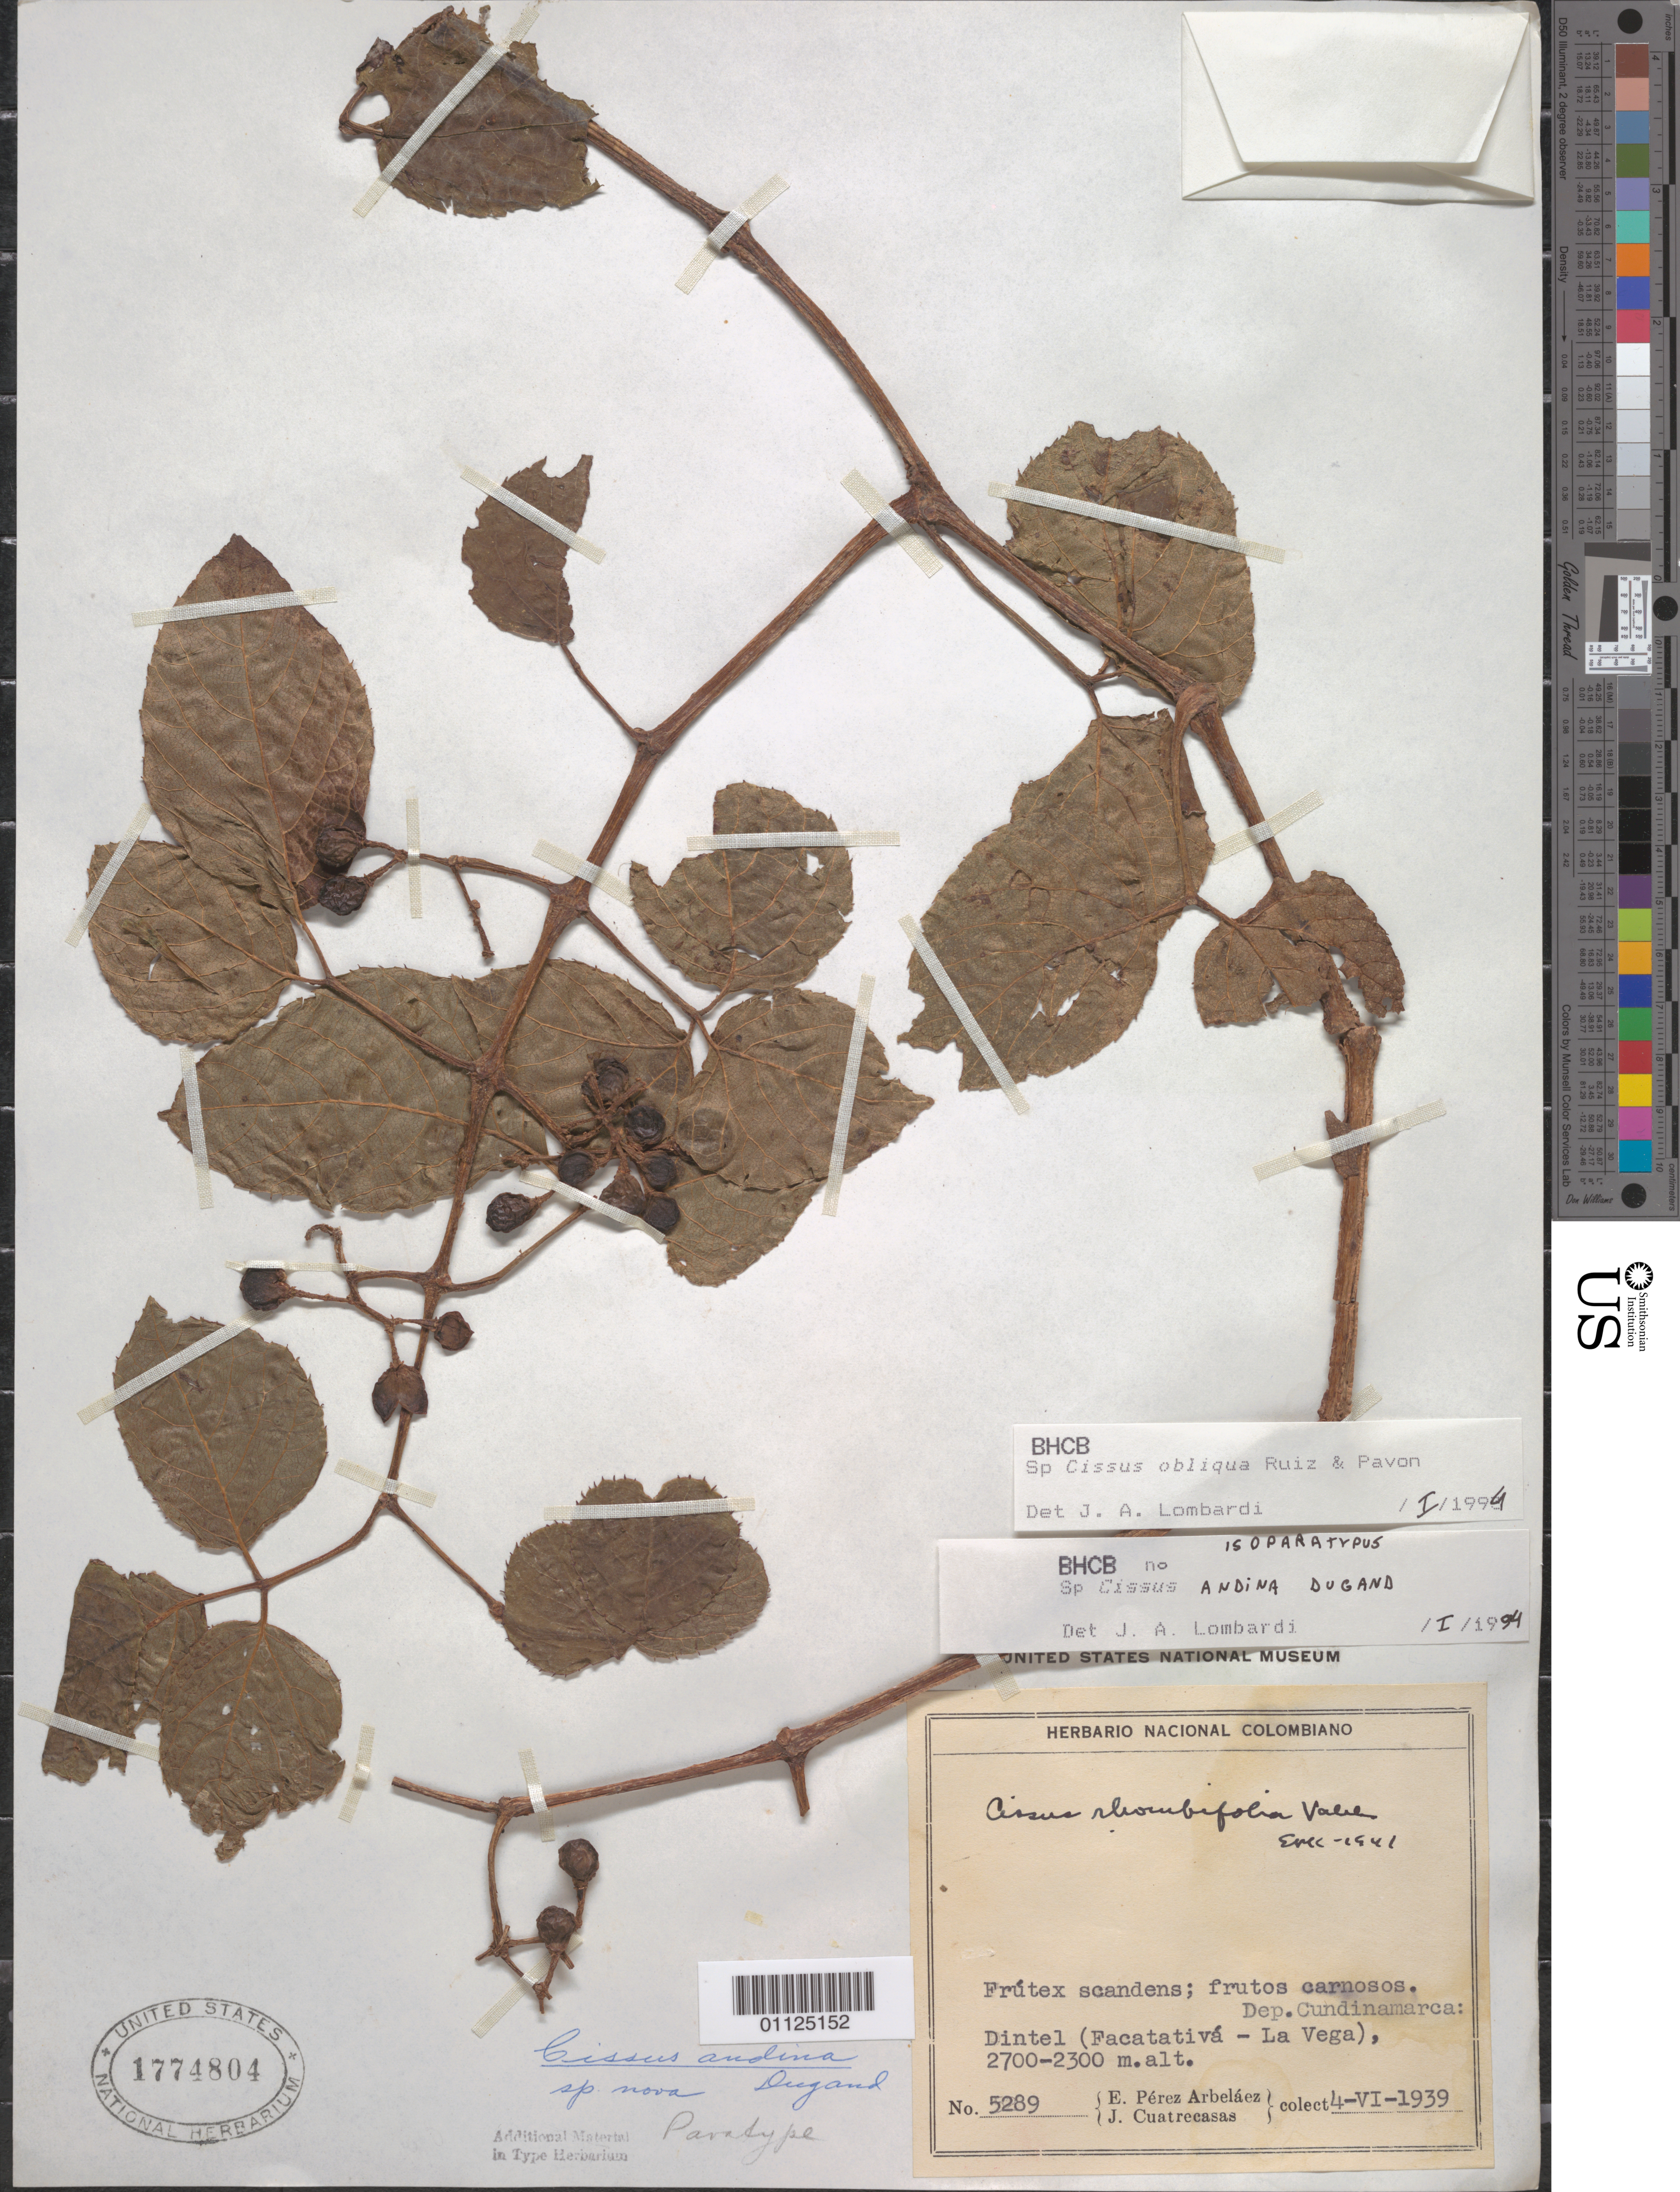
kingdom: Plantae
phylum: Tracheophyta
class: Magnoliopsida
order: Vitales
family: Vitaceae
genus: Cissus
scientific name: Cissus obliqua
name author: Ruiz & Pav.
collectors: E. Pérez Arbeláez & J. Cuatrecasas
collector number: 5289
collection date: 1939-06-04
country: Colombia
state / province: Cundinamarca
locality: Dintel (Facatativa - La Vega).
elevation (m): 2300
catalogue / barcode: US 1774804